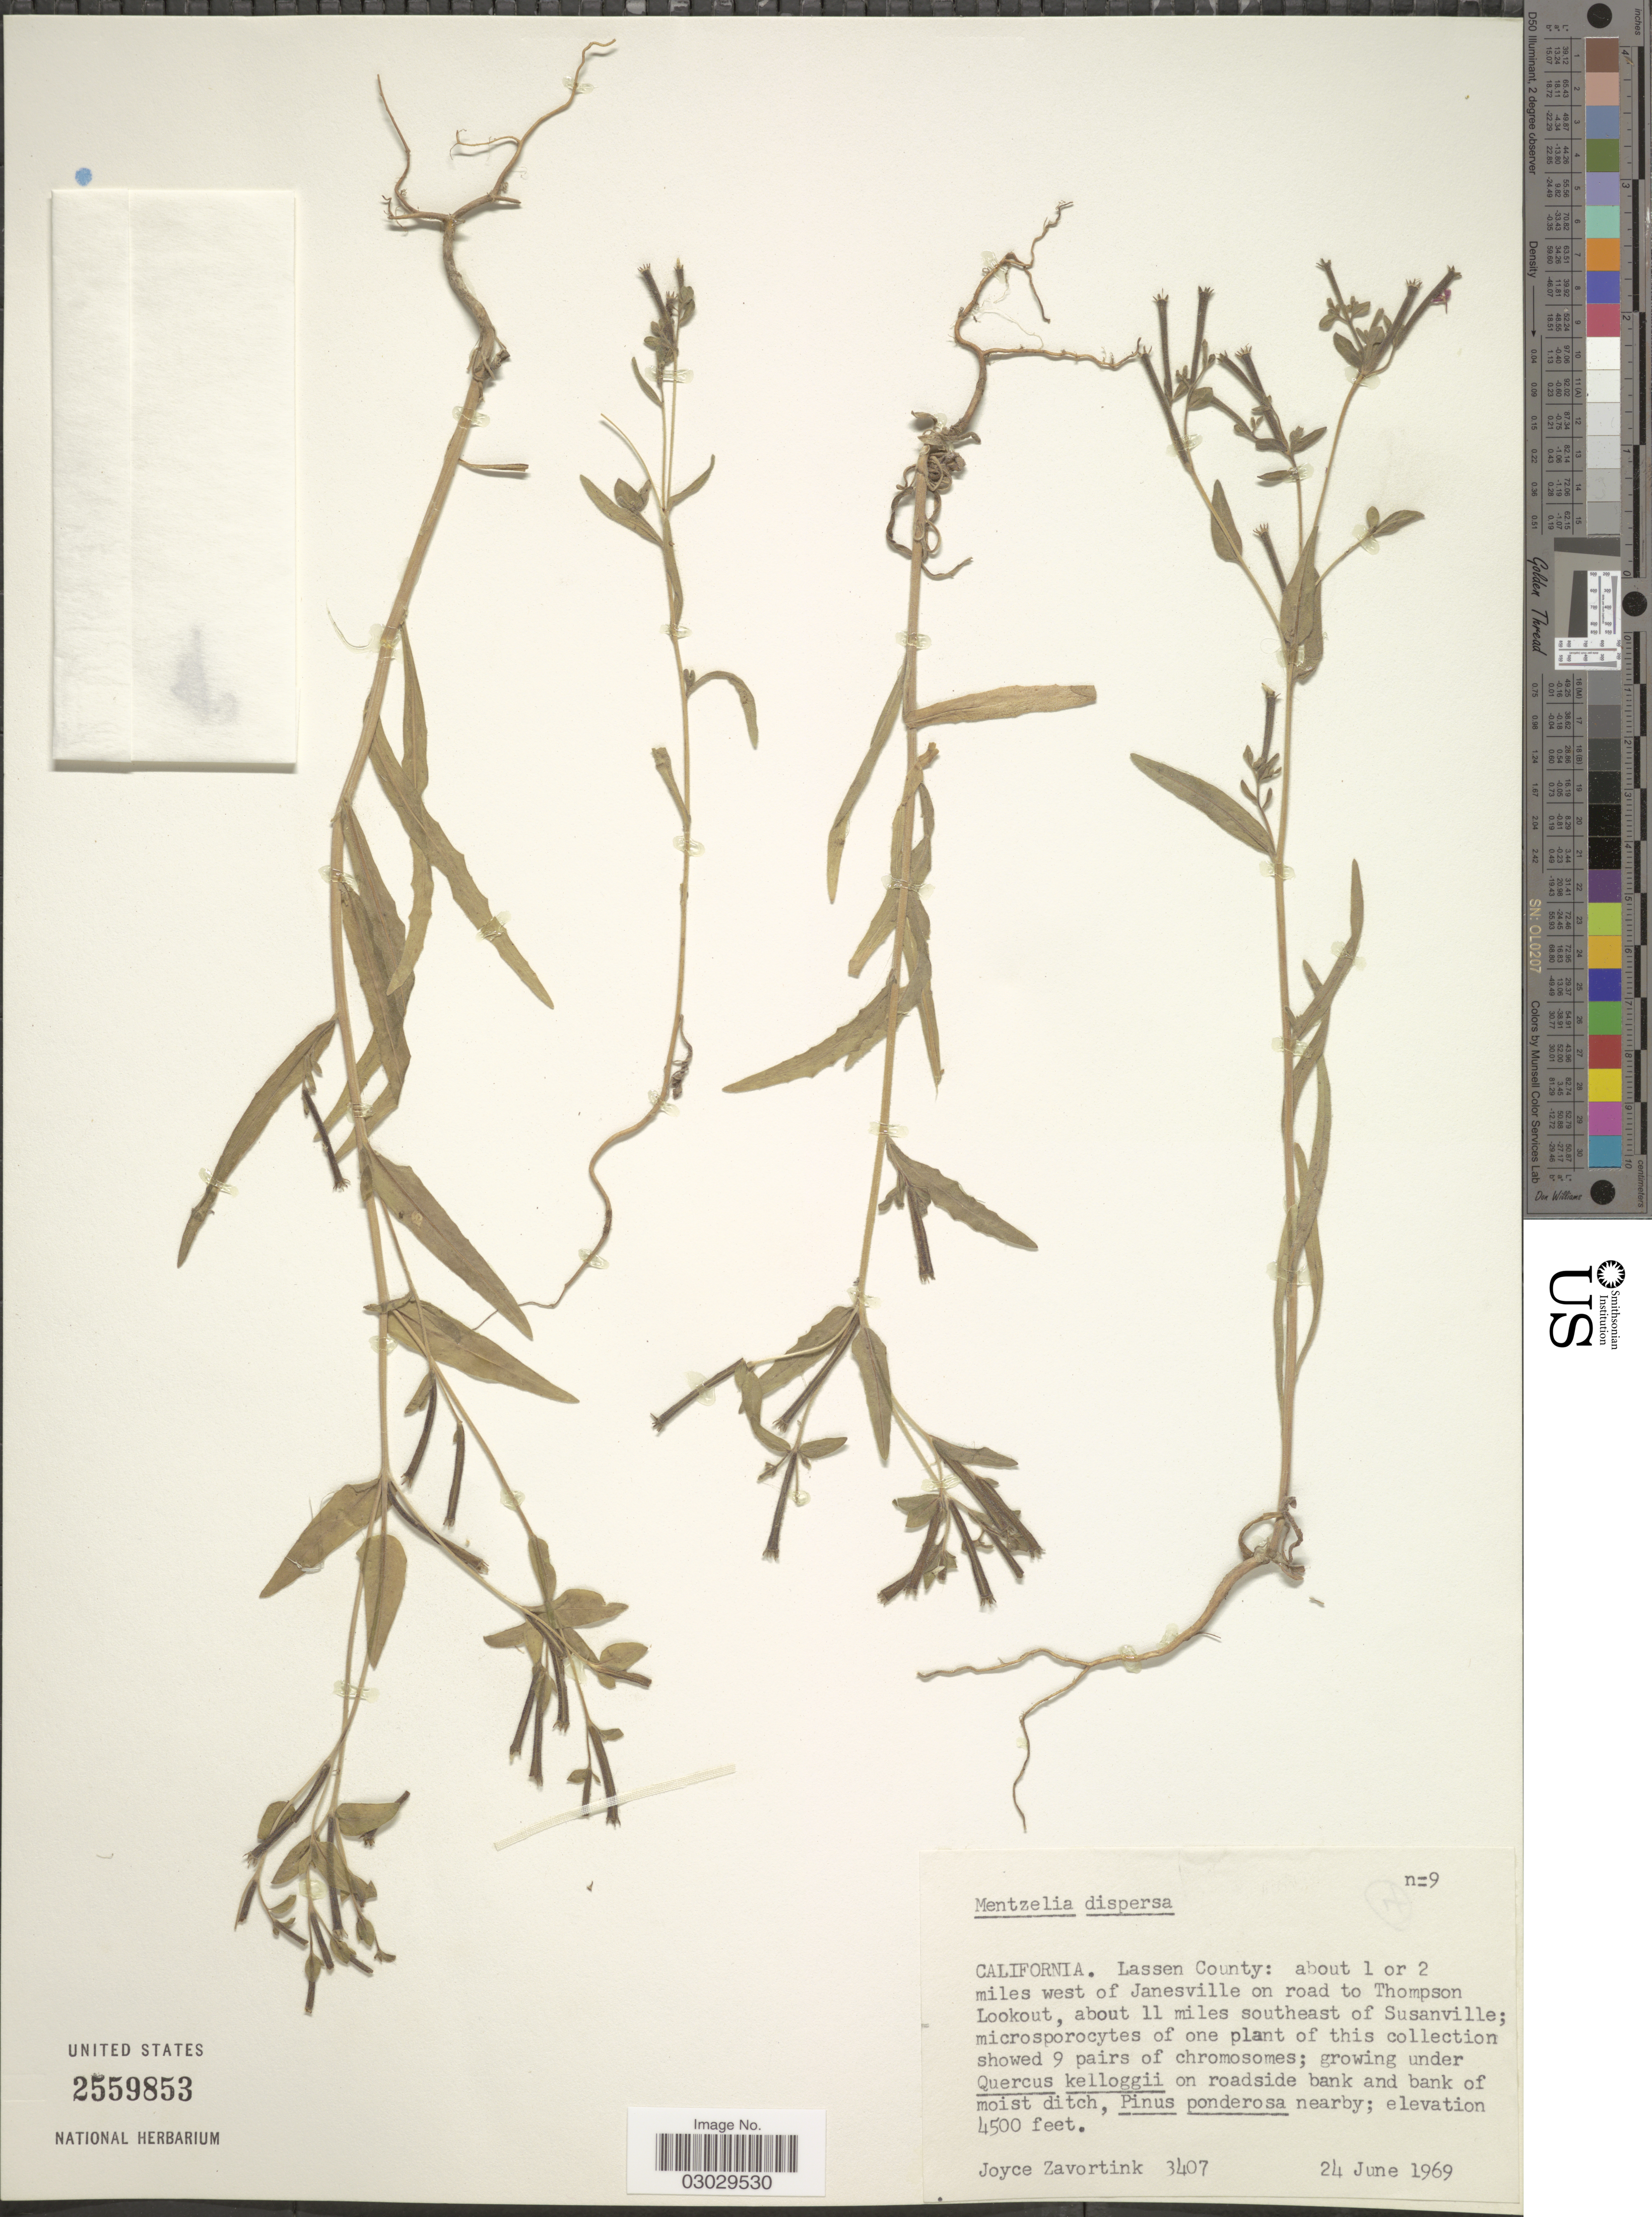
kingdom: Plantae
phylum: Tracheophyta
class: Magnoliopsida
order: Cornales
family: Loasaceae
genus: Mentzelia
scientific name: Mentzelia dispersa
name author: S. Watson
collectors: J. Zavortink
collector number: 3407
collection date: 1969-06-24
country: United States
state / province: California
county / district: Lassen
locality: Lassen County: about 1 or 2 miles west of Janesville on road to Thompson Lookout, about 11 miles southeast of Susanville.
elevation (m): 1372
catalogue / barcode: US 2559853